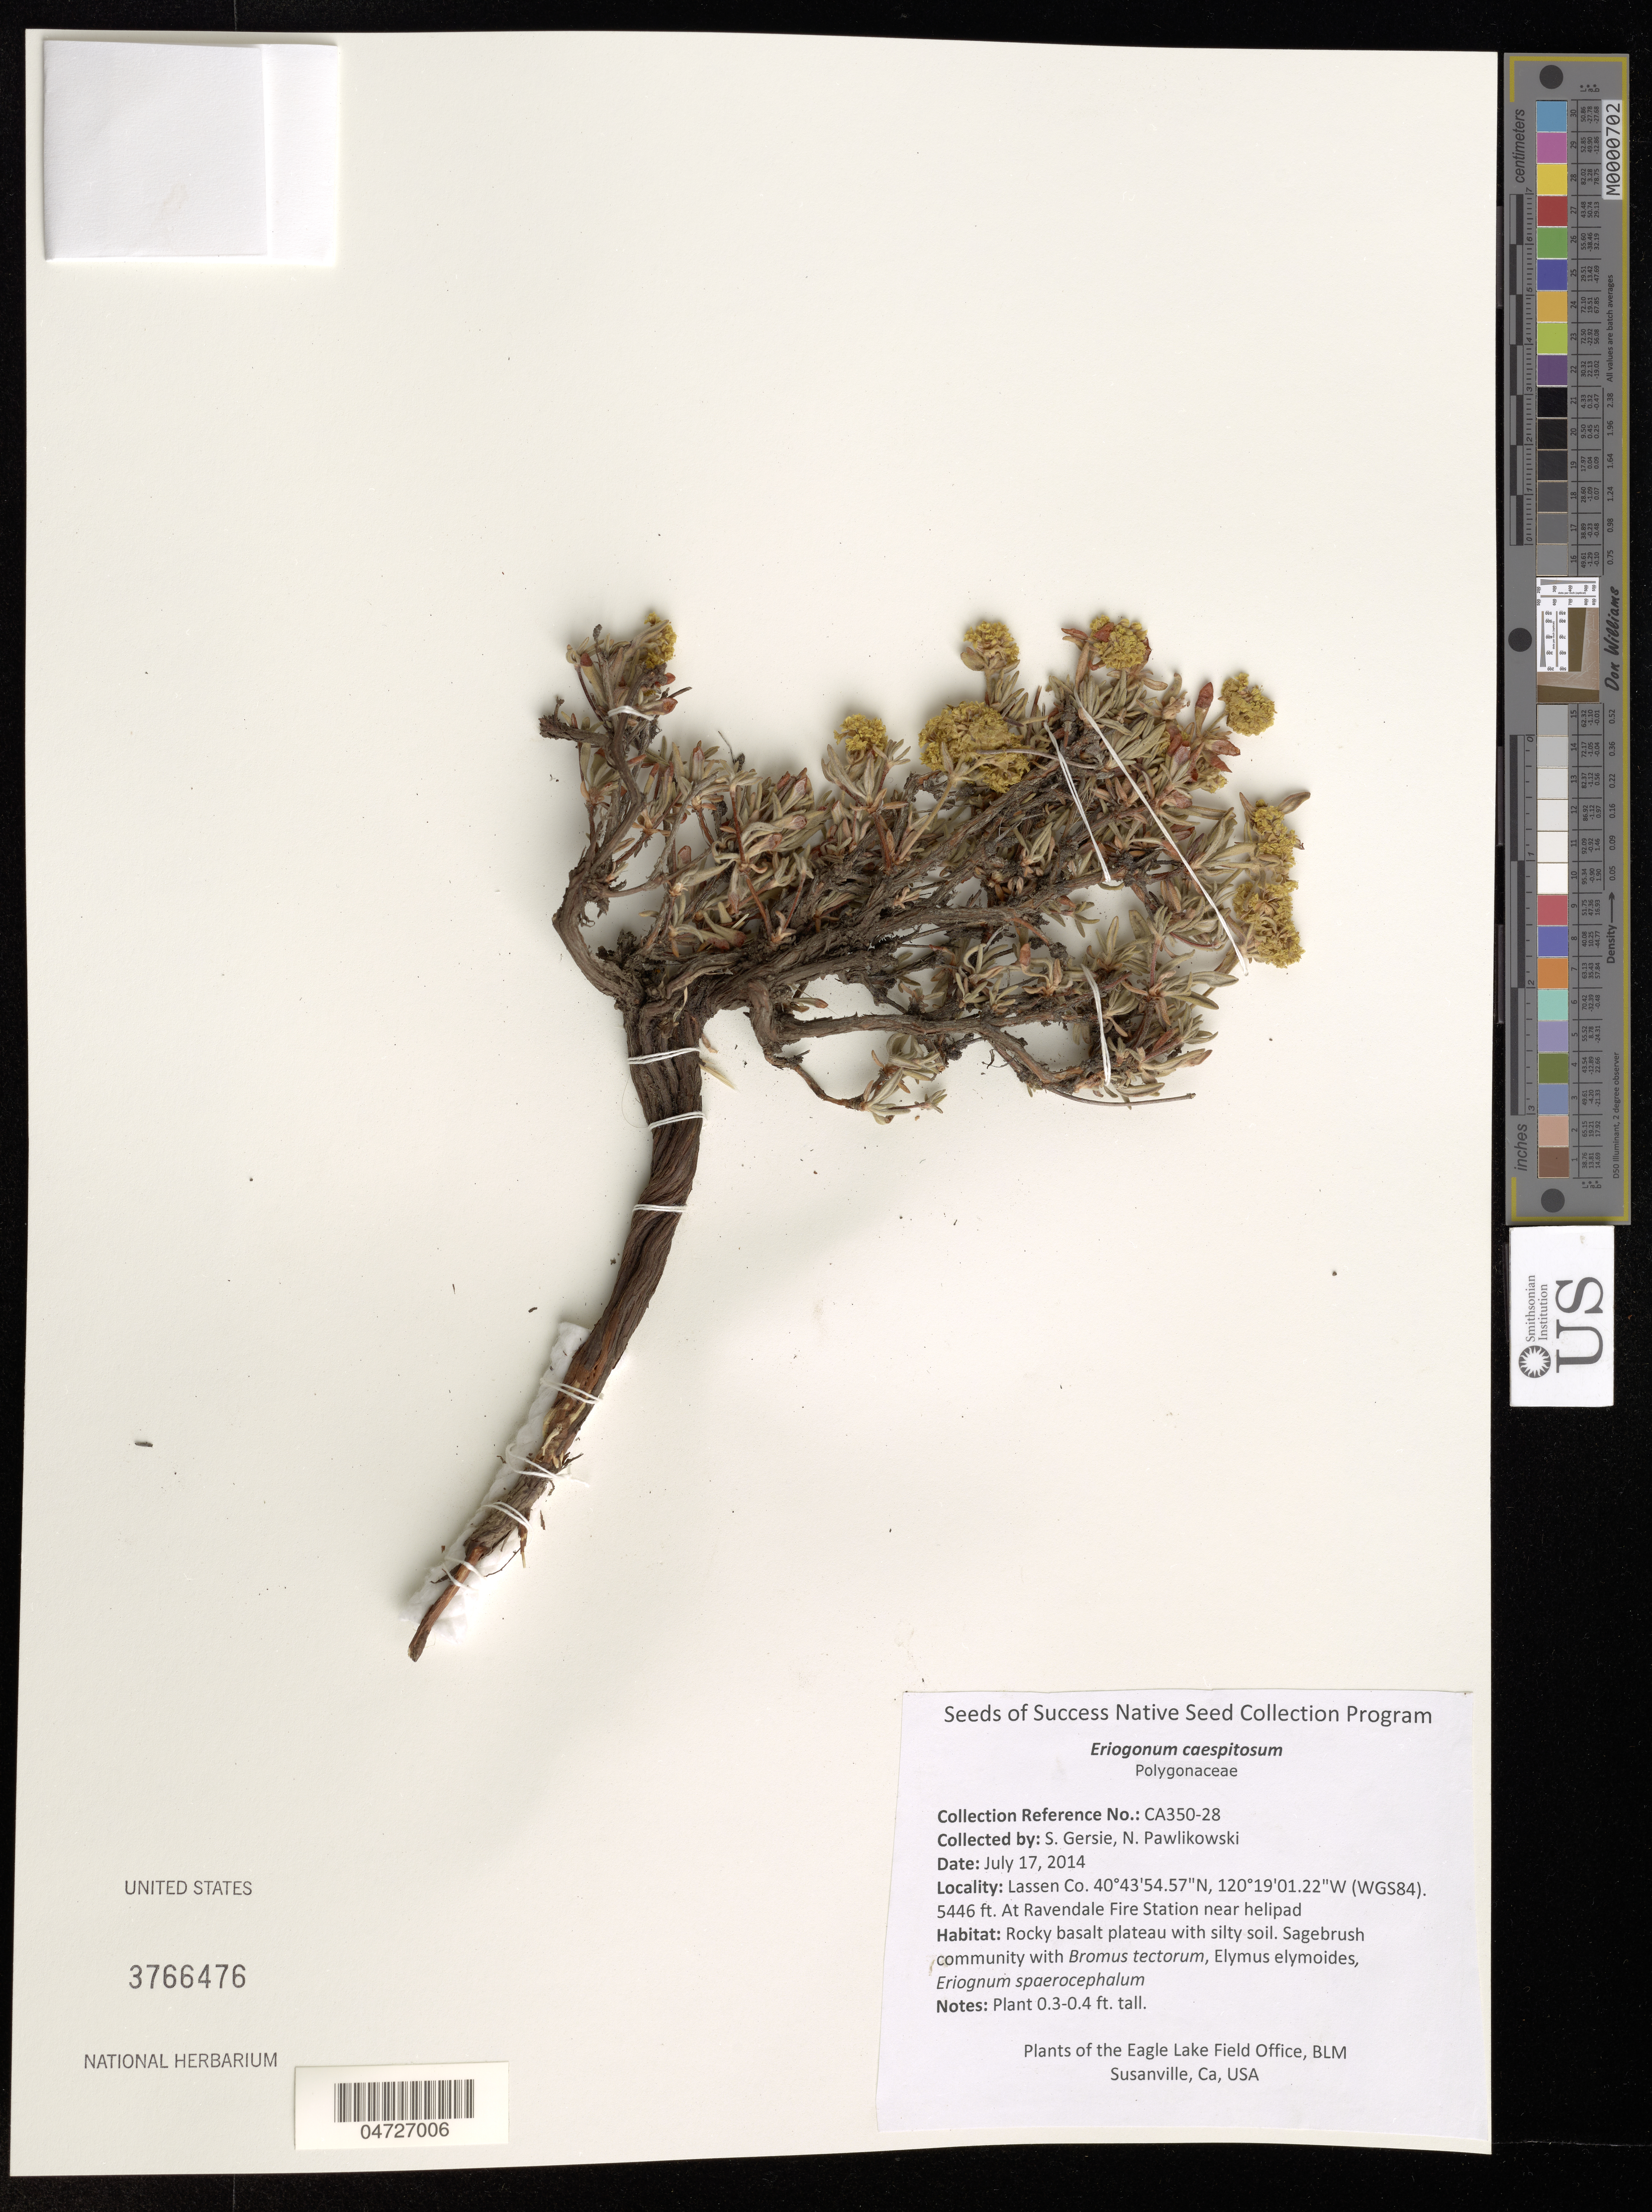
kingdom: Plantae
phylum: Tracheophyta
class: Magnoliopsida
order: Caryophyllales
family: Polygonaceae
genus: Eriogonum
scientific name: Eriogonum caespitosum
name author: Nutt.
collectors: S. Gersie & N. Pawlikowski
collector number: CA350-28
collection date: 2014-07-17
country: United States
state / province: California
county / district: Lassen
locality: Lassen Co. At Ravendale Fire Station near helipad. Susanville.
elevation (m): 1660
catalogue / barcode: US 3766476